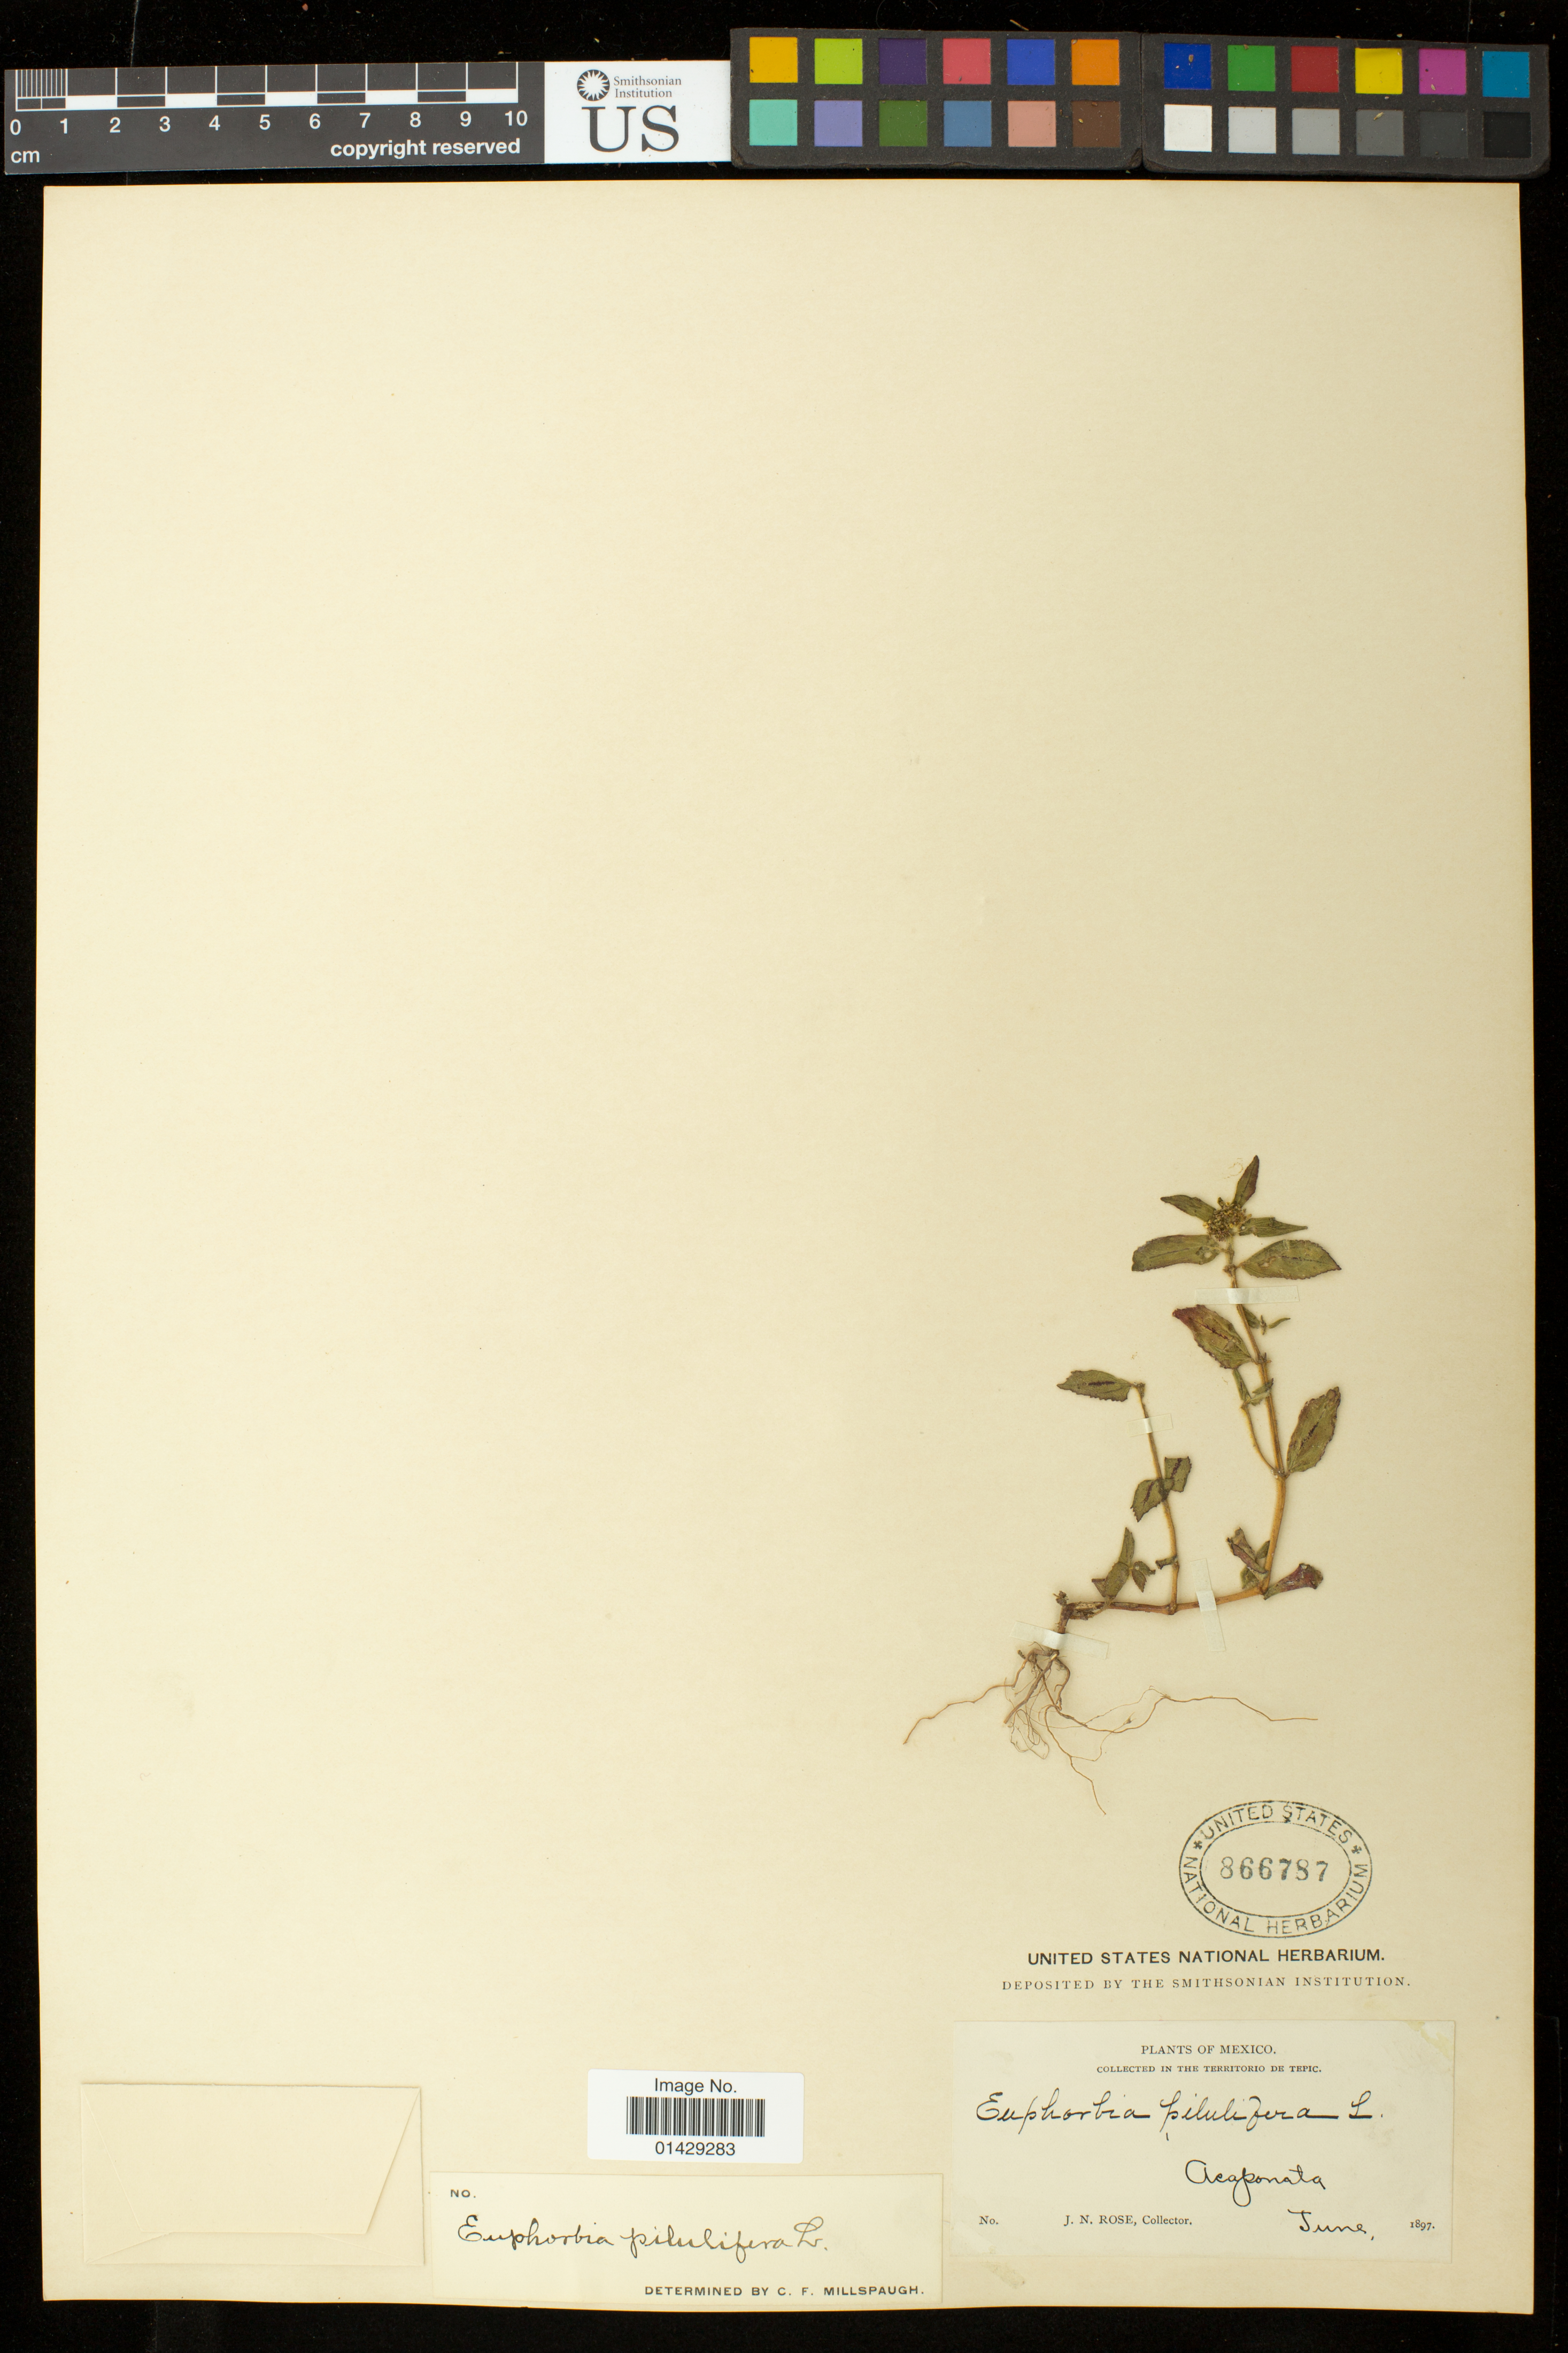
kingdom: Plantae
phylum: Tracheophyta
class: Magnoliopsida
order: Malpighiales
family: Euphorbiaceae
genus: Euphorbia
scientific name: Euphorbia hirta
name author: L.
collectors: J. N. Rose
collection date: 1897-06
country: Mexico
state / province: Nayarit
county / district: Acaponeta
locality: Acaponeta, Territorio de Tepic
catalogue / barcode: US 866787